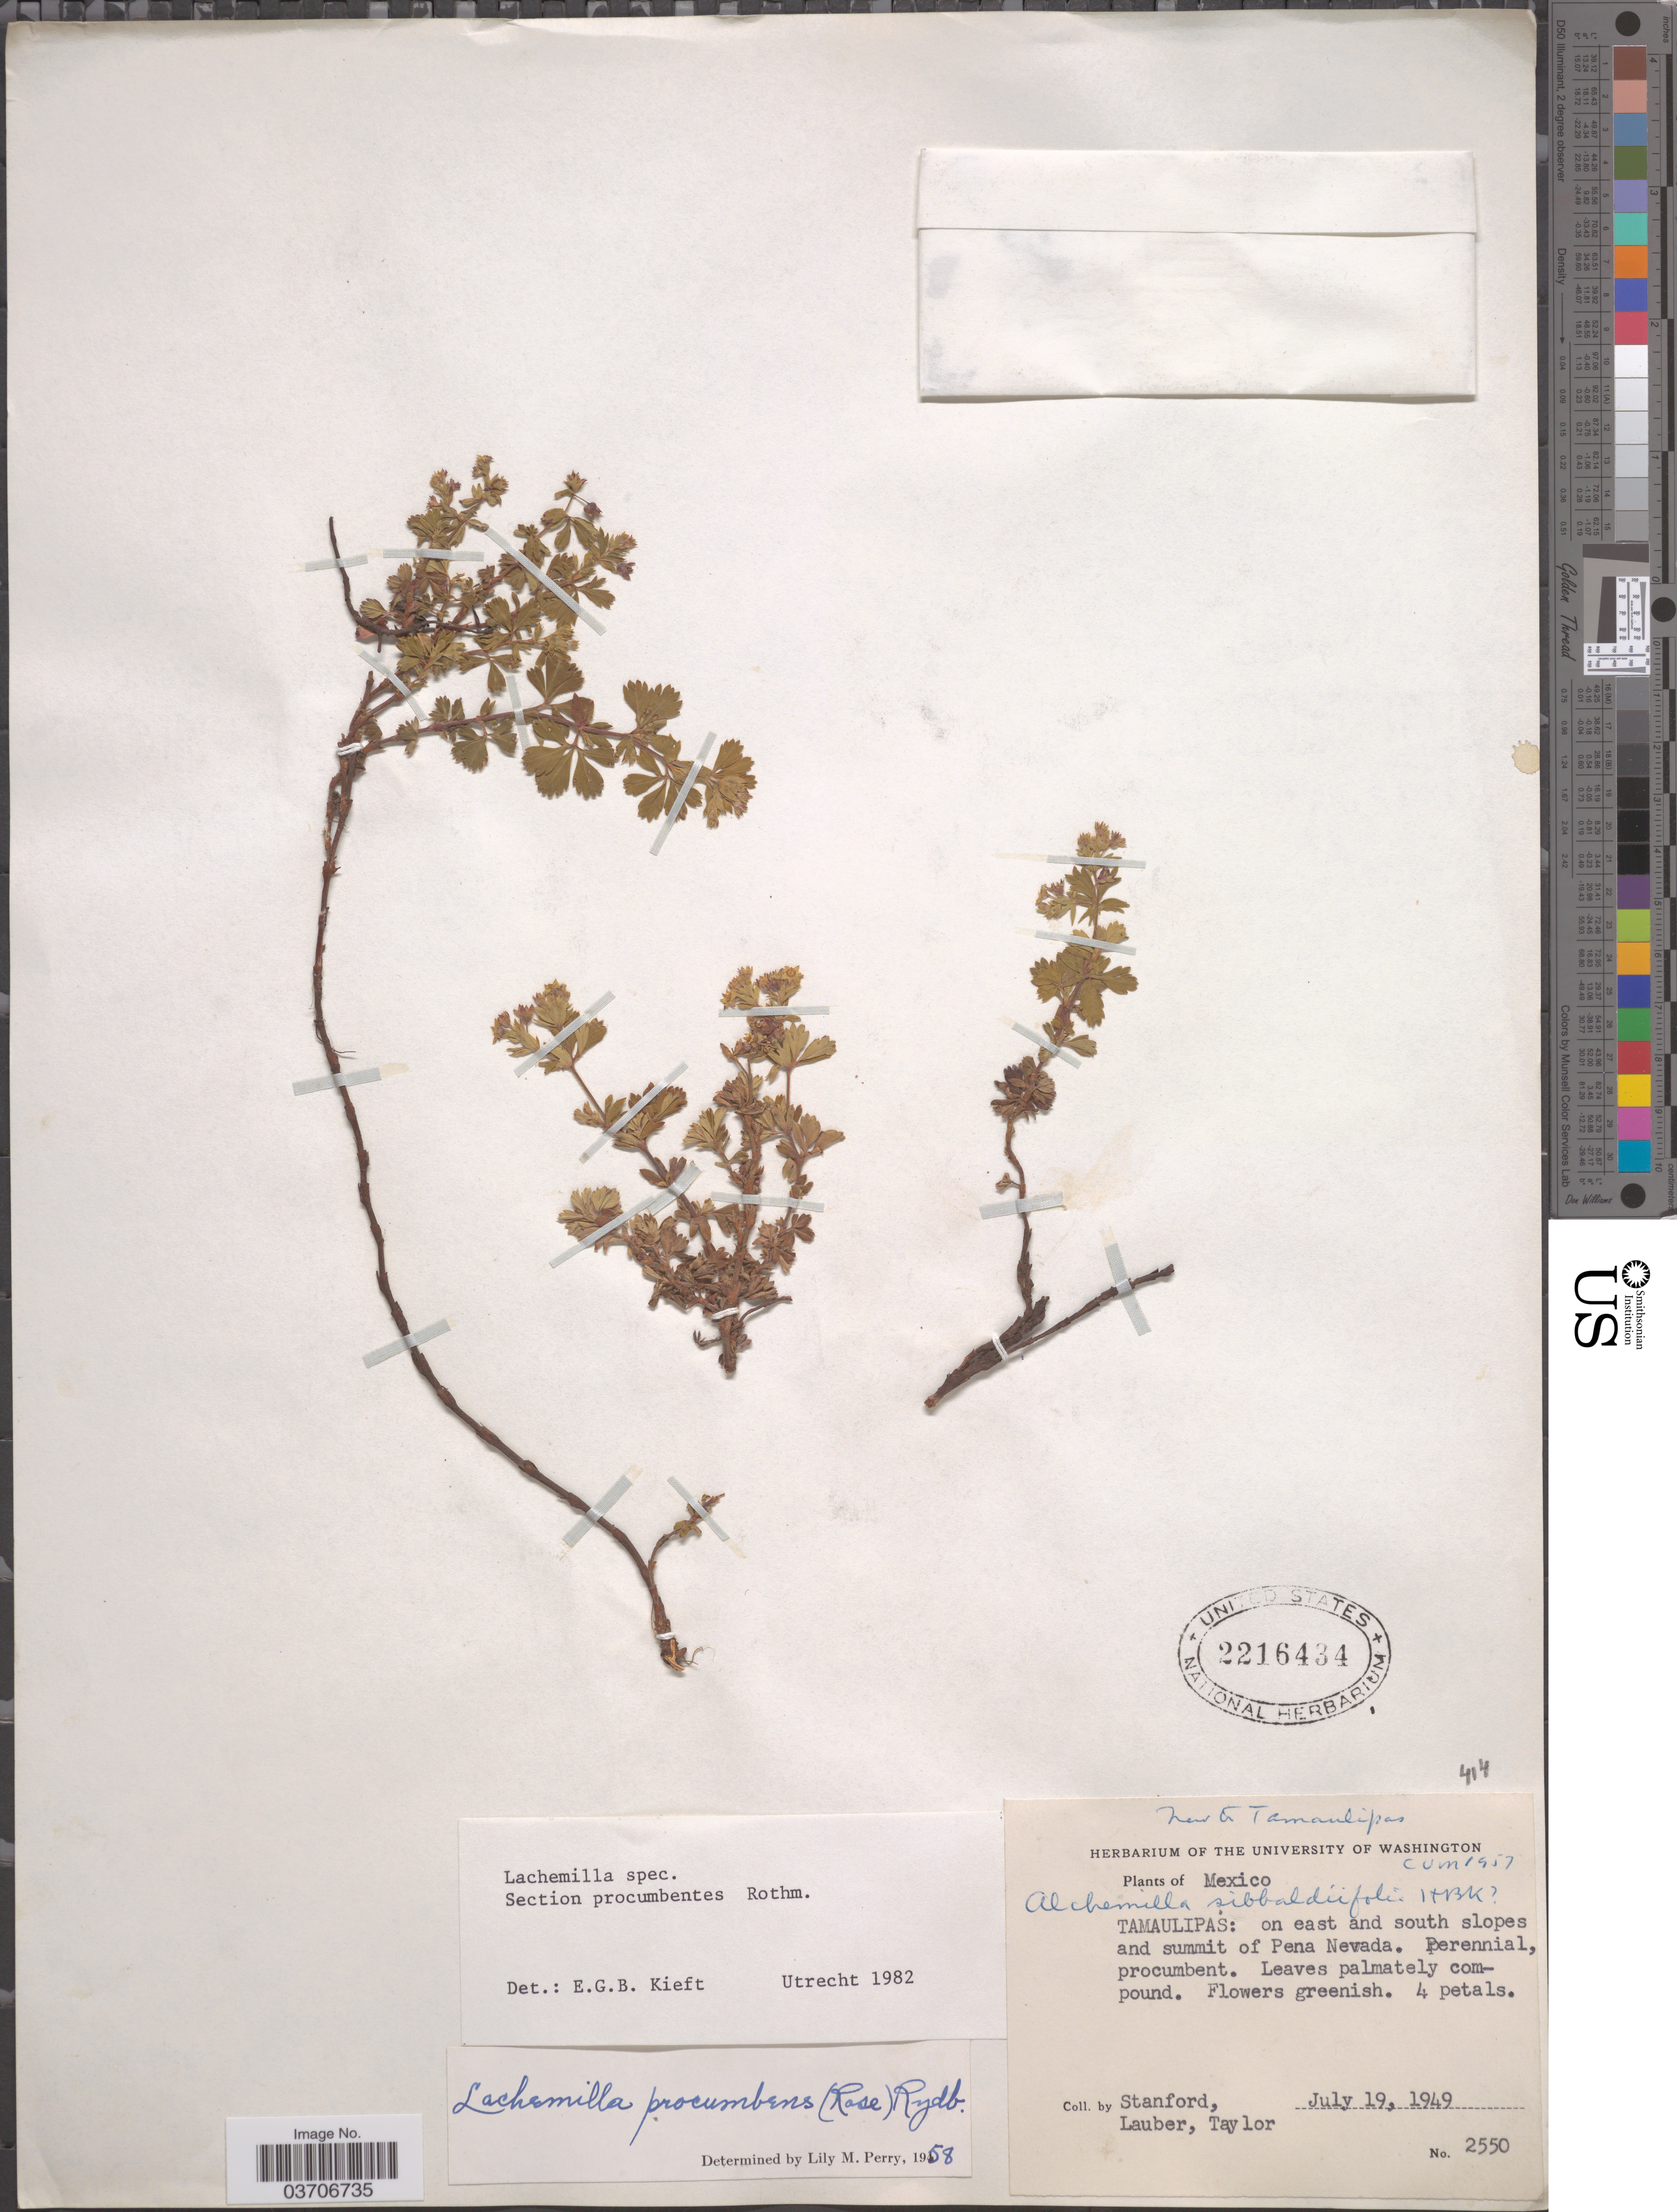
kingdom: Plantae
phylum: Tracheophyta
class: Magnoliopsida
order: Rosales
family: Rosaceae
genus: Lachemilla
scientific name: Lachemilla procumbens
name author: (Rose) Rydb.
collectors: -. Stanford, -. Lauber & -. Taylor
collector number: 2550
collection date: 1949-07-19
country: Mexico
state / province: Tamaulipas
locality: On east and south slopes and summit of Pena Nevada.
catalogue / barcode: US 2216434